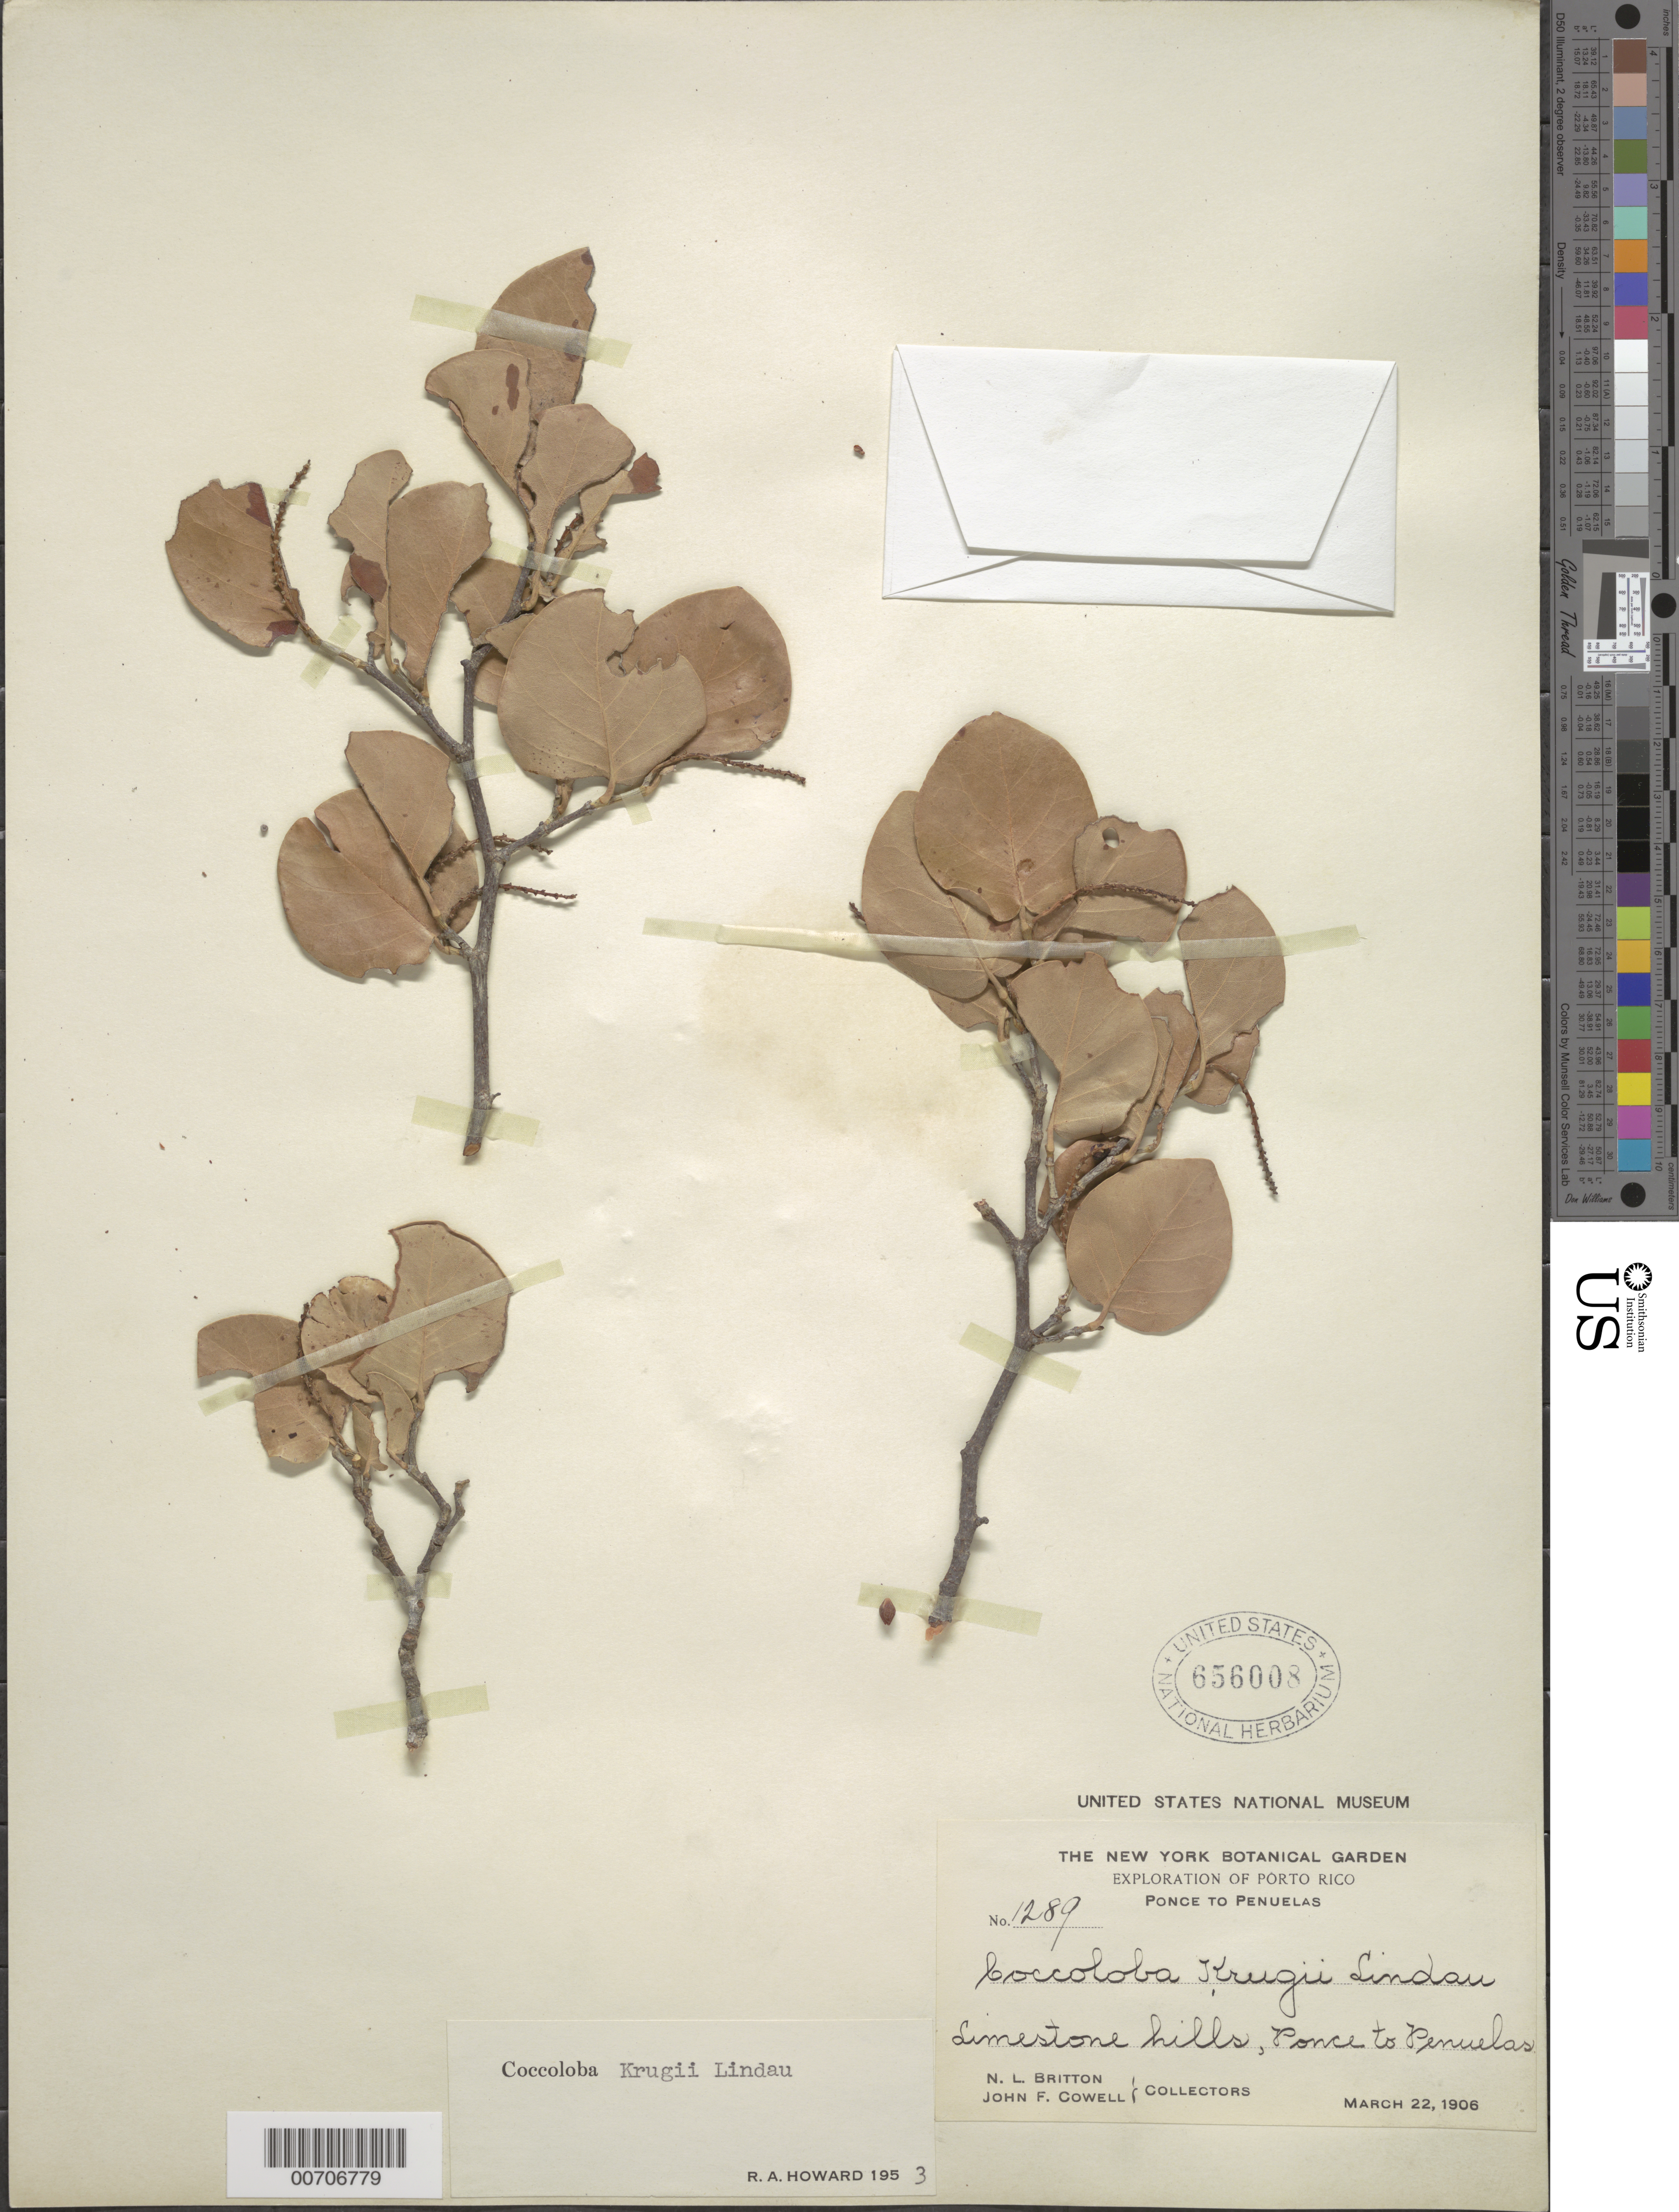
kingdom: Plantae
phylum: Tracheophyta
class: Magnoliopsida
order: Caryophyllales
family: Polygonaceae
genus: Coccoloba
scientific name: Coccoloba krugii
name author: Lindau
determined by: Howard, R. A.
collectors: N. Britton & J. F. Cowell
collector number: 1289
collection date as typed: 22 Mar 1906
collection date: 1906-03-22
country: Puerto Rico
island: Greater Antilles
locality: Ponce to Penuelas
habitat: Limestone hills.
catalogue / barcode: US 656008